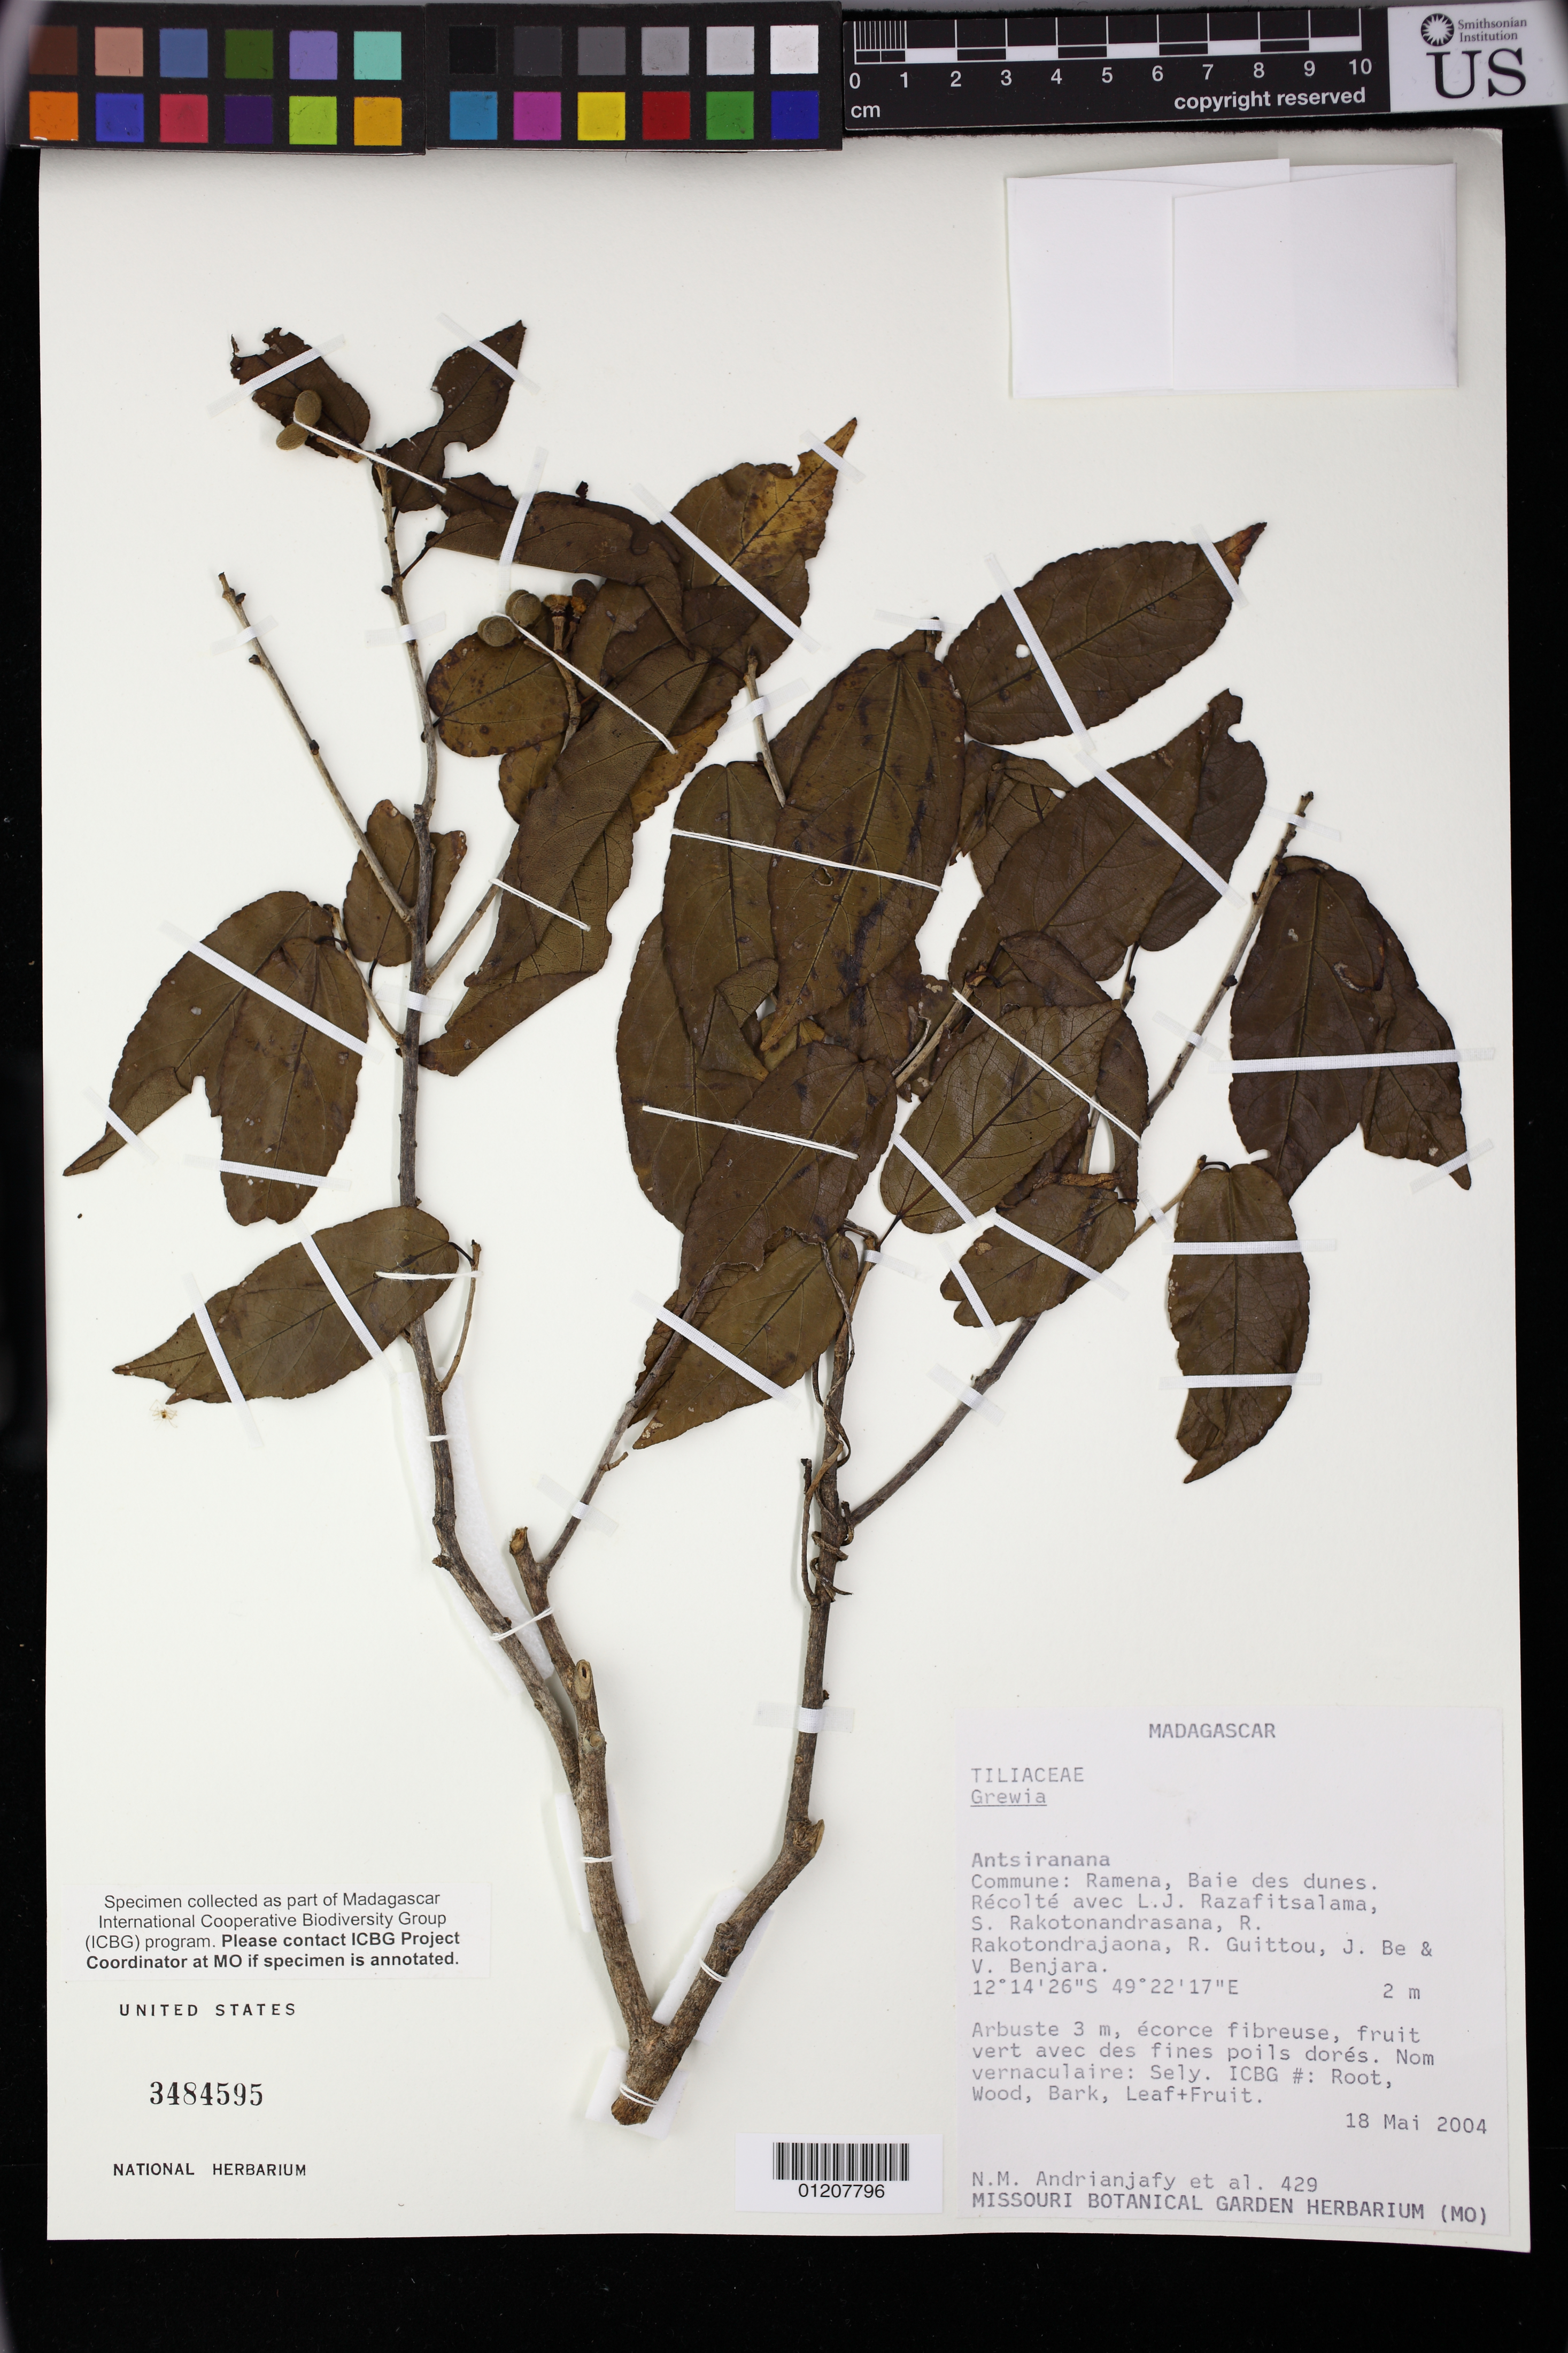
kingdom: Plantae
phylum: Tracheophyta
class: Magnoliopsida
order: Malvales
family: Malvaceae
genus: Grewia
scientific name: Grewia antankarana Capuron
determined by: Jourdain-Fievet, Lucile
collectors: N. M. Andrianjafy, L. J. Razafitsalama, S. Rakotonandrasana & R. Rakotondrajaona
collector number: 429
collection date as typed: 18 May 2004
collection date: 2004-05-18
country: Madagascar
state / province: Diana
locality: Antsiranana. Commune: Ramena, Baie des dunes.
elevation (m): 2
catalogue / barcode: US 3484595